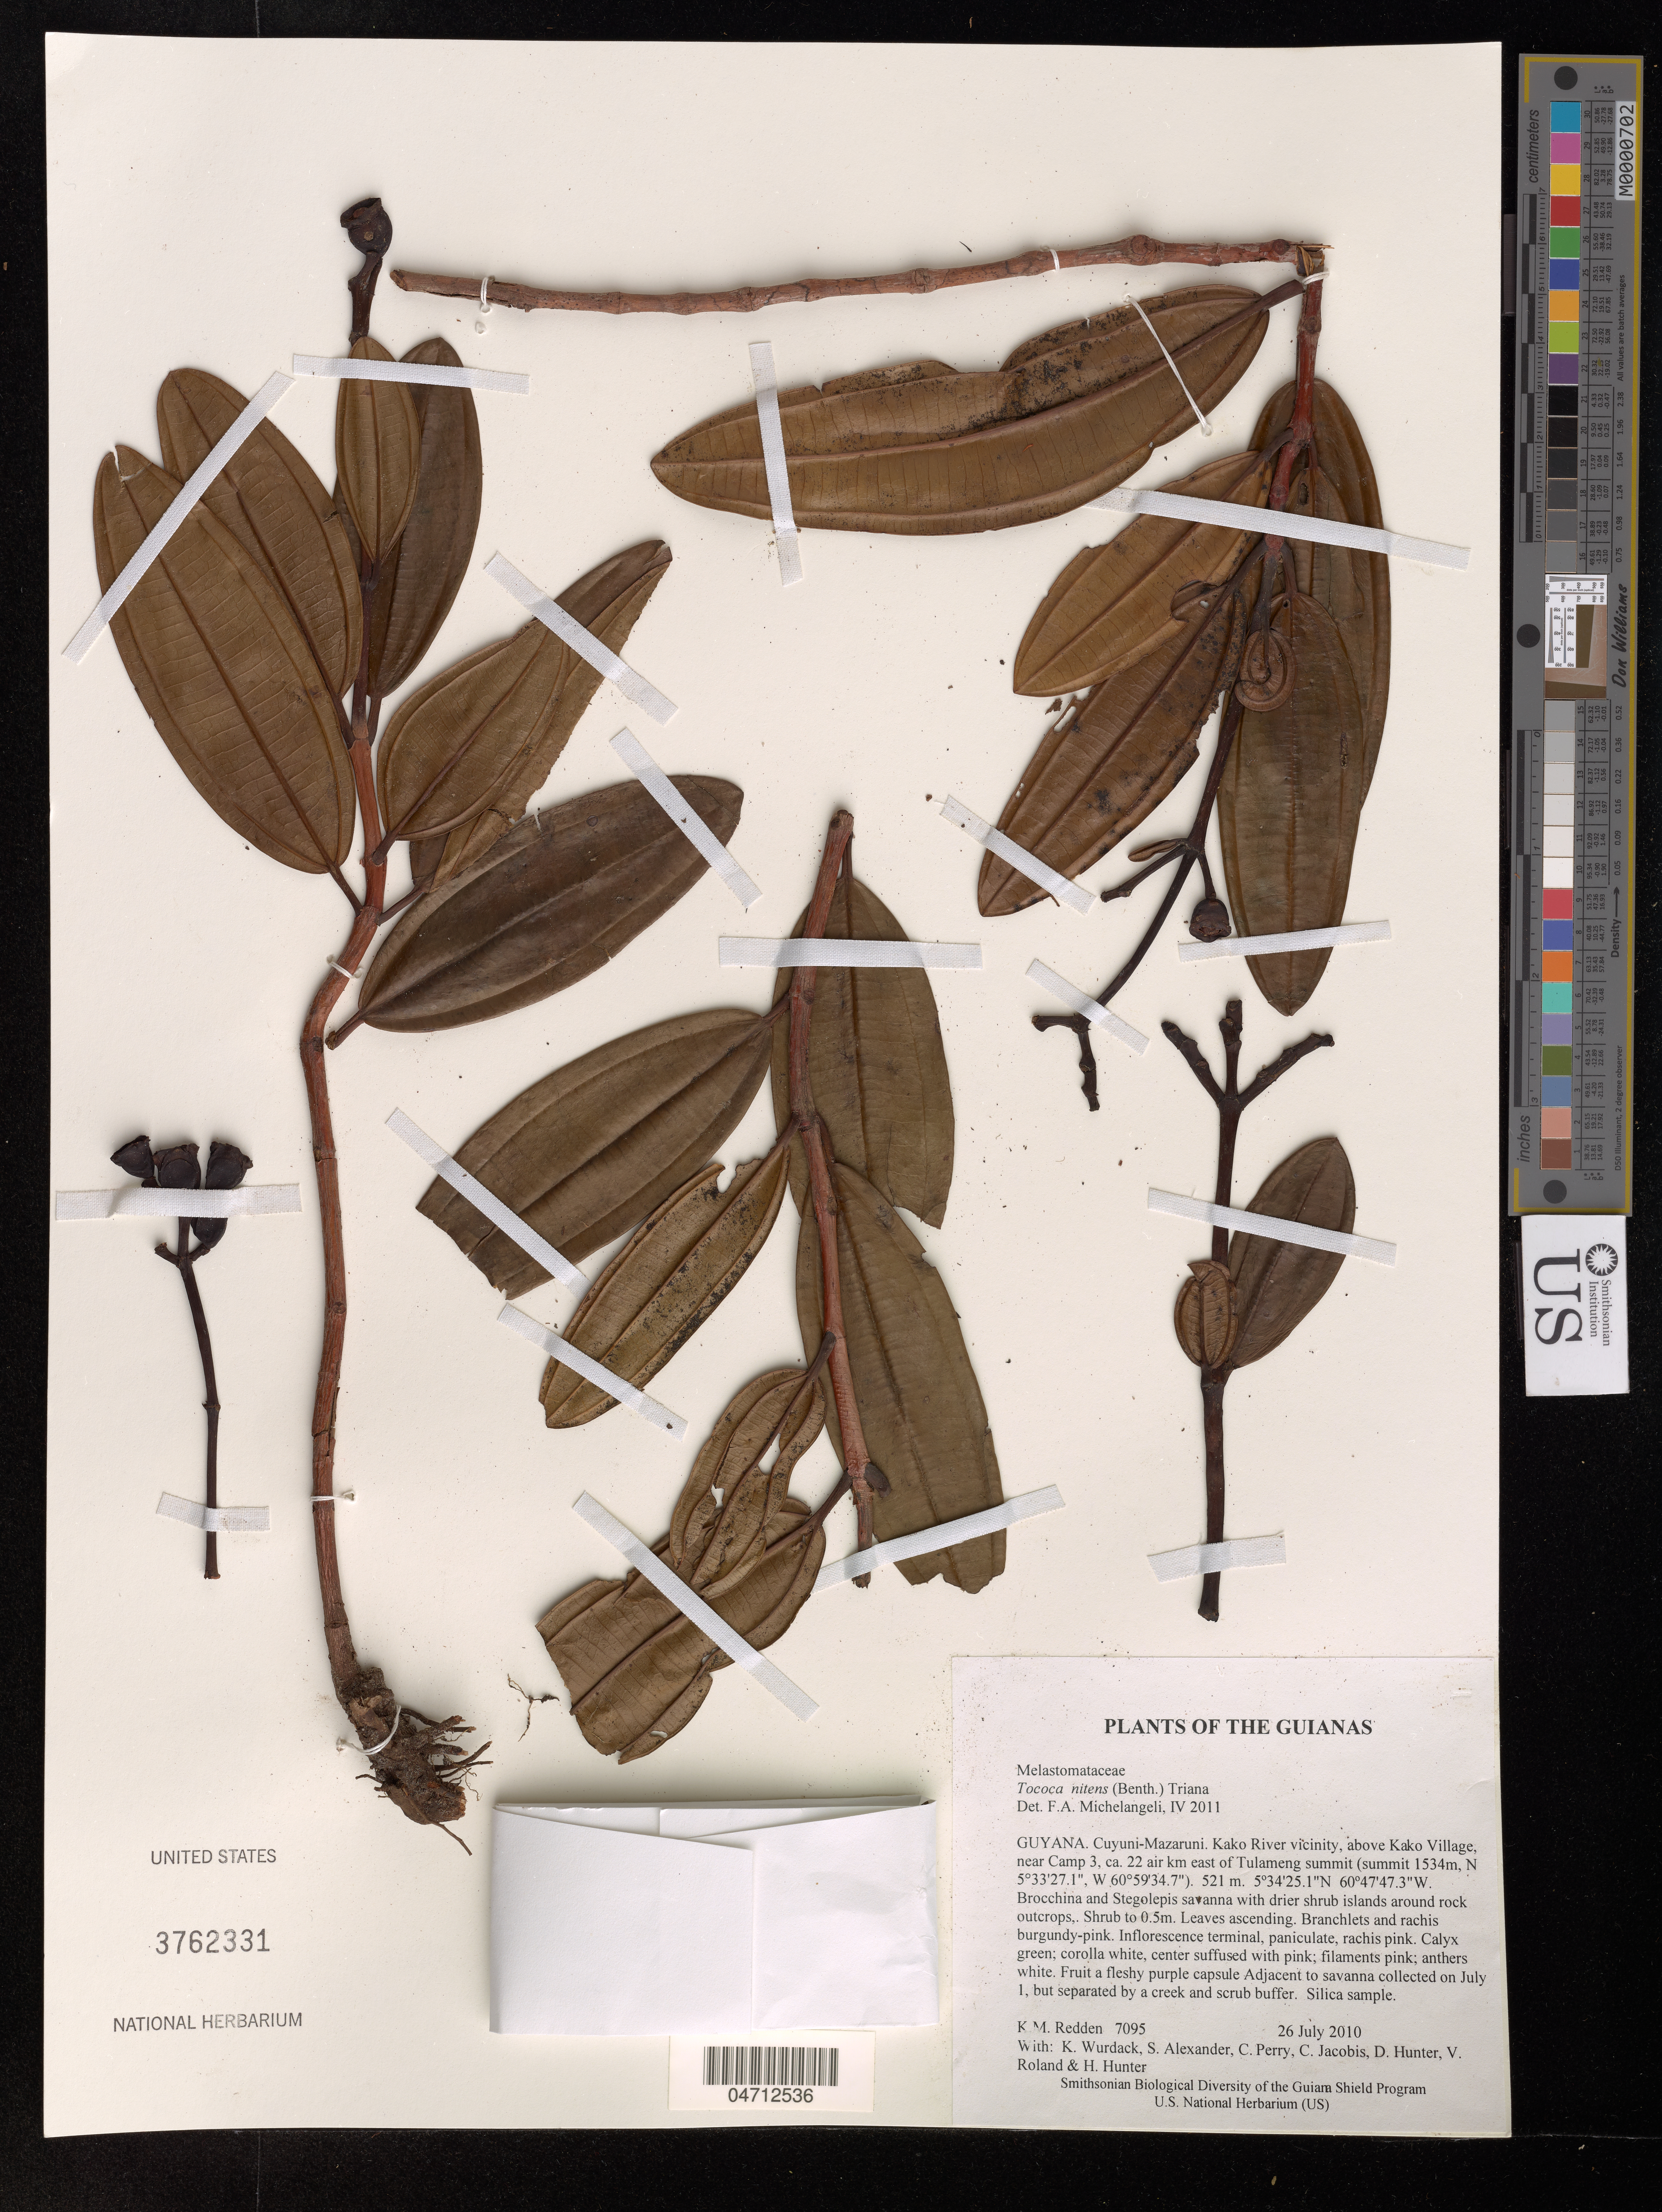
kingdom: Plantae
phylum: Tracheophyta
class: Magnoliopsida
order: Myrtales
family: Melastomataceae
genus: Tococa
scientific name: Tococa nitens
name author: (Benth.) Triana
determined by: Michelangeli, F. A.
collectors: K. M. Redden, K. Wurdack, S. N. Alexander, C. Perry, C. Jacobis, D. Hunter, V. Roland & H. Hunter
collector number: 7095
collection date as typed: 26 July 2010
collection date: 2010-07-26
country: Guyana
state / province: Cuyuni-Mazaruni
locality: Kako River vicinity, above Kako Village, near Camp 3, ca. 22 air km east of Tulameng summit (summit 1534m, N 5°33'27.1", W 60°59'34.7")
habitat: Brocchina and Stegolepis savanna with drier shrub islands around rock outcrops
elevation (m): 521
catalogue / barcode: US 3762331